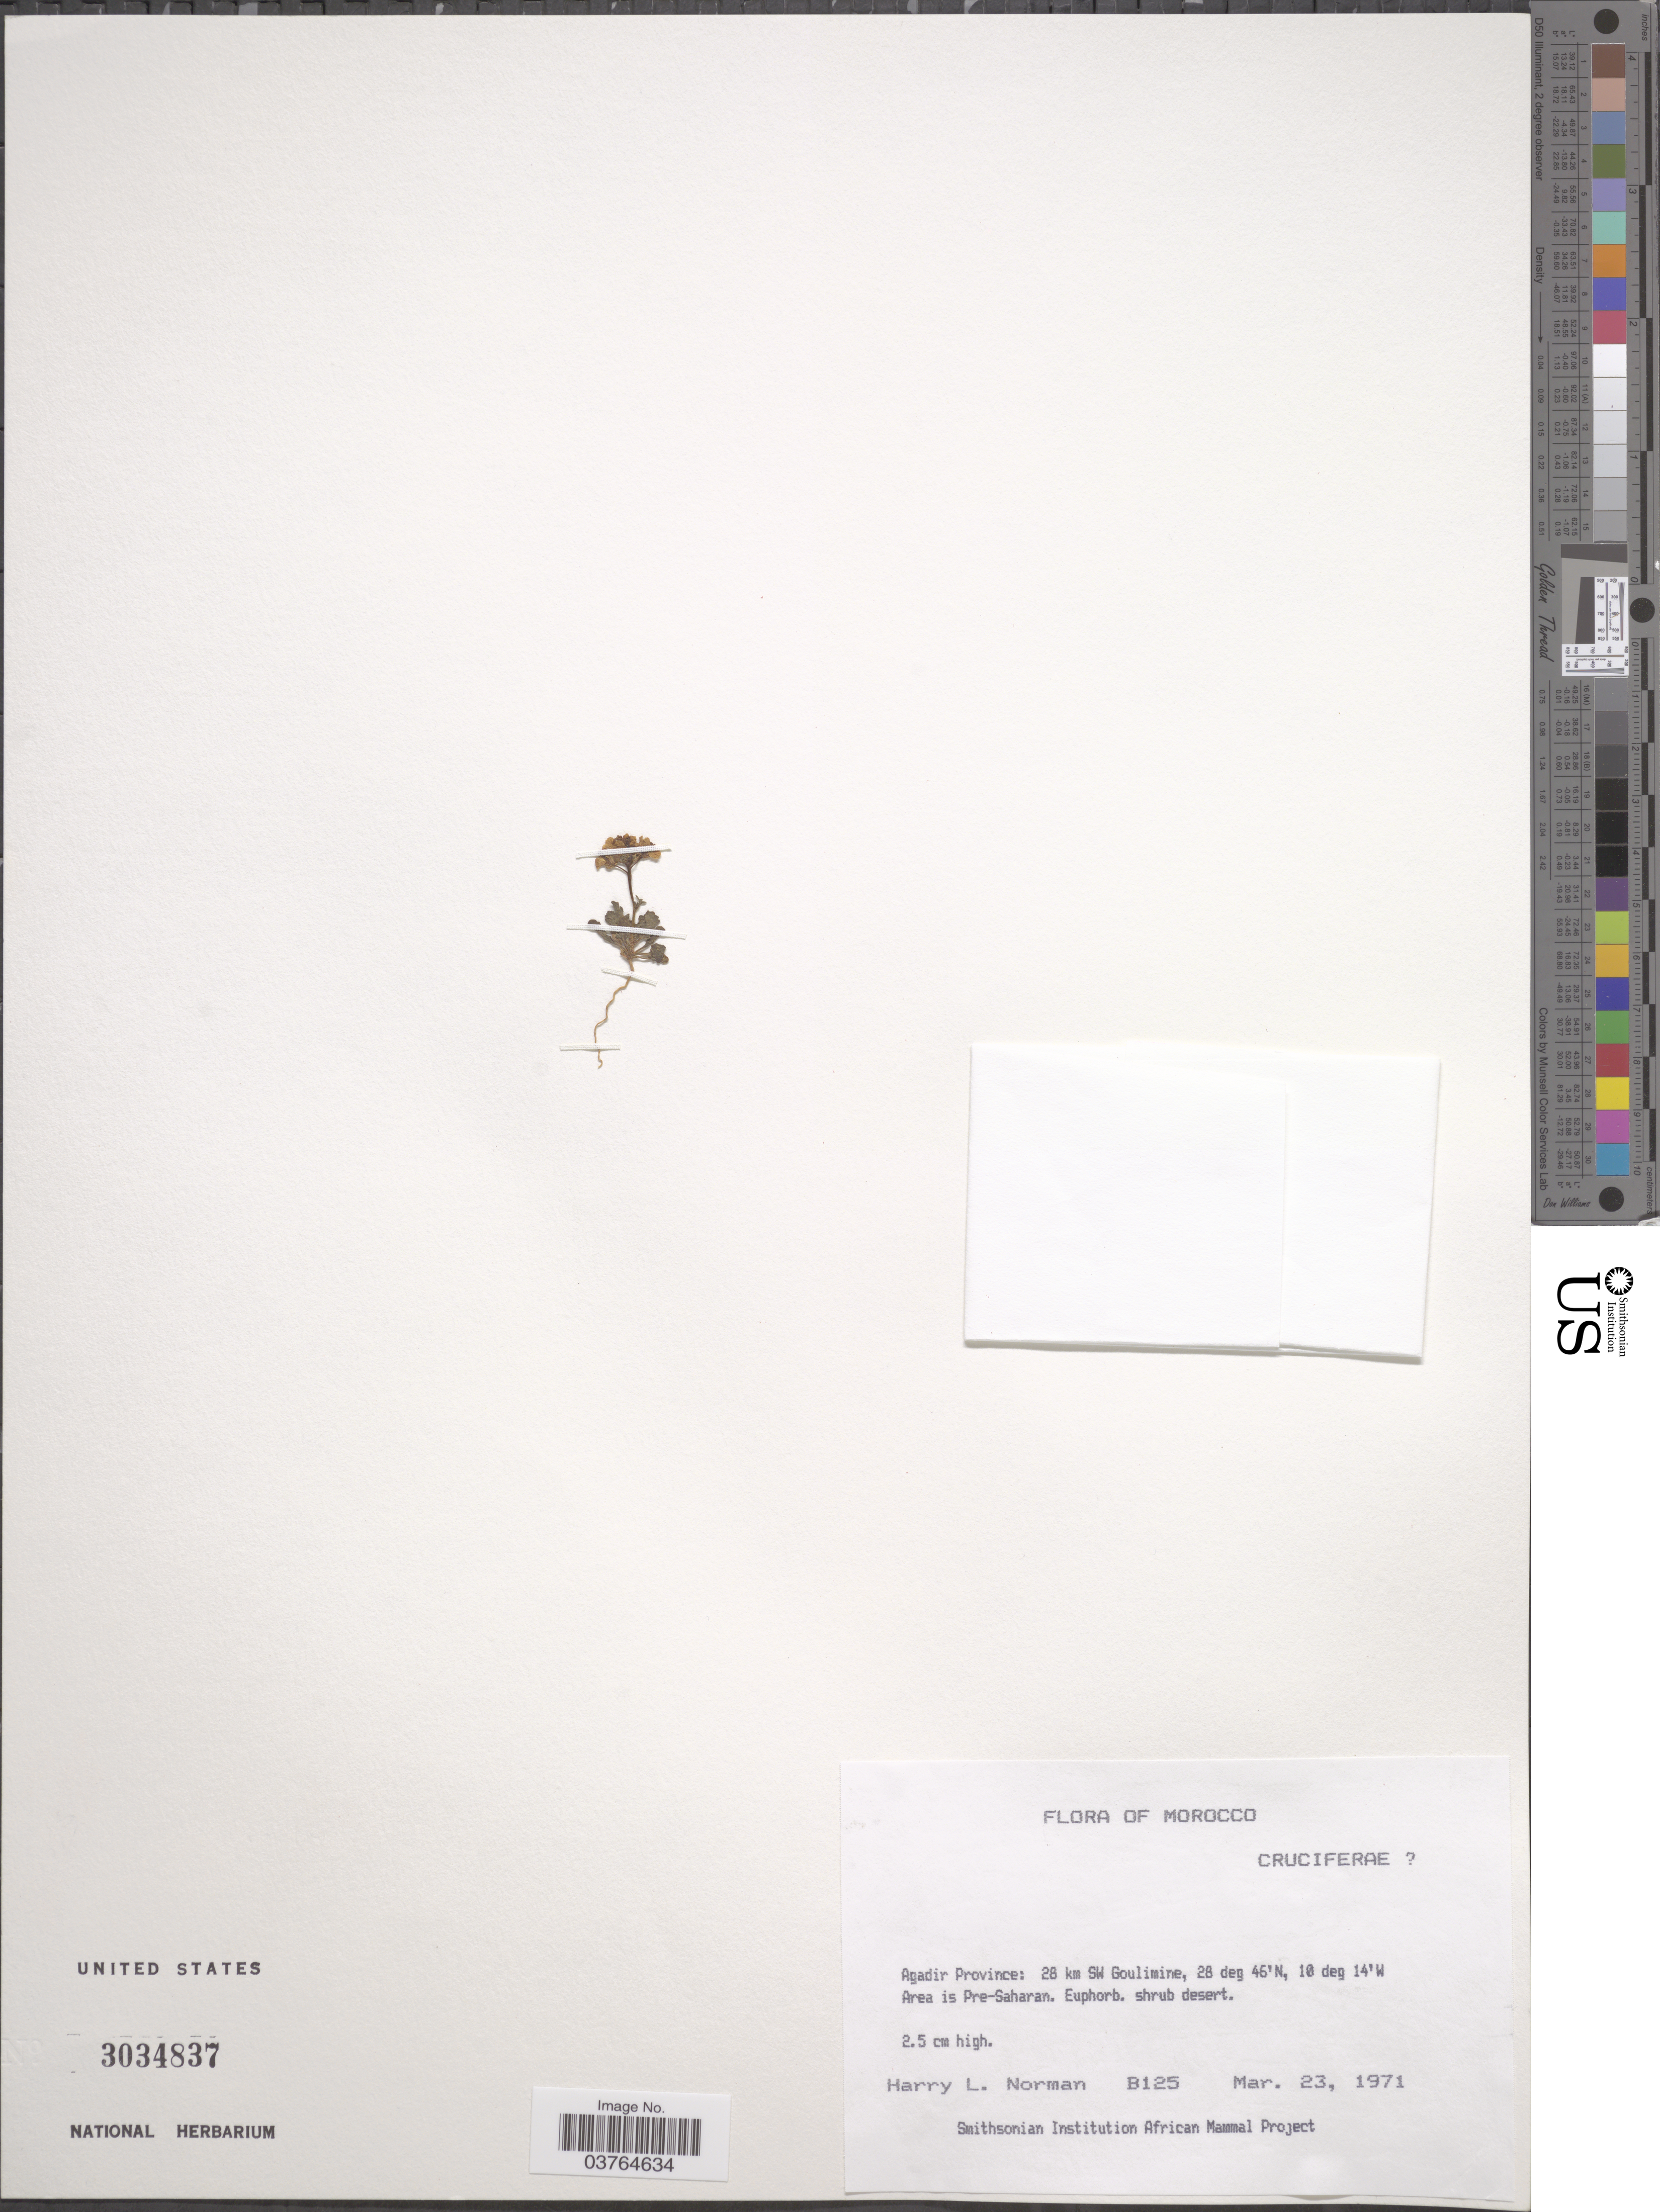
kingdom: Plantae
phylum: Tracheophyta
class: Magnoliopsida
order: Brassicales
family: Brassicaceae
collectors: Norman, H.L.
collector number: B125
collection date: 1971-03-23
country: Morocco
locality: Agadir Province: 28 km SW Goulimine, Area is Pre-Saharan.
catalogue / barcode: US 3034837